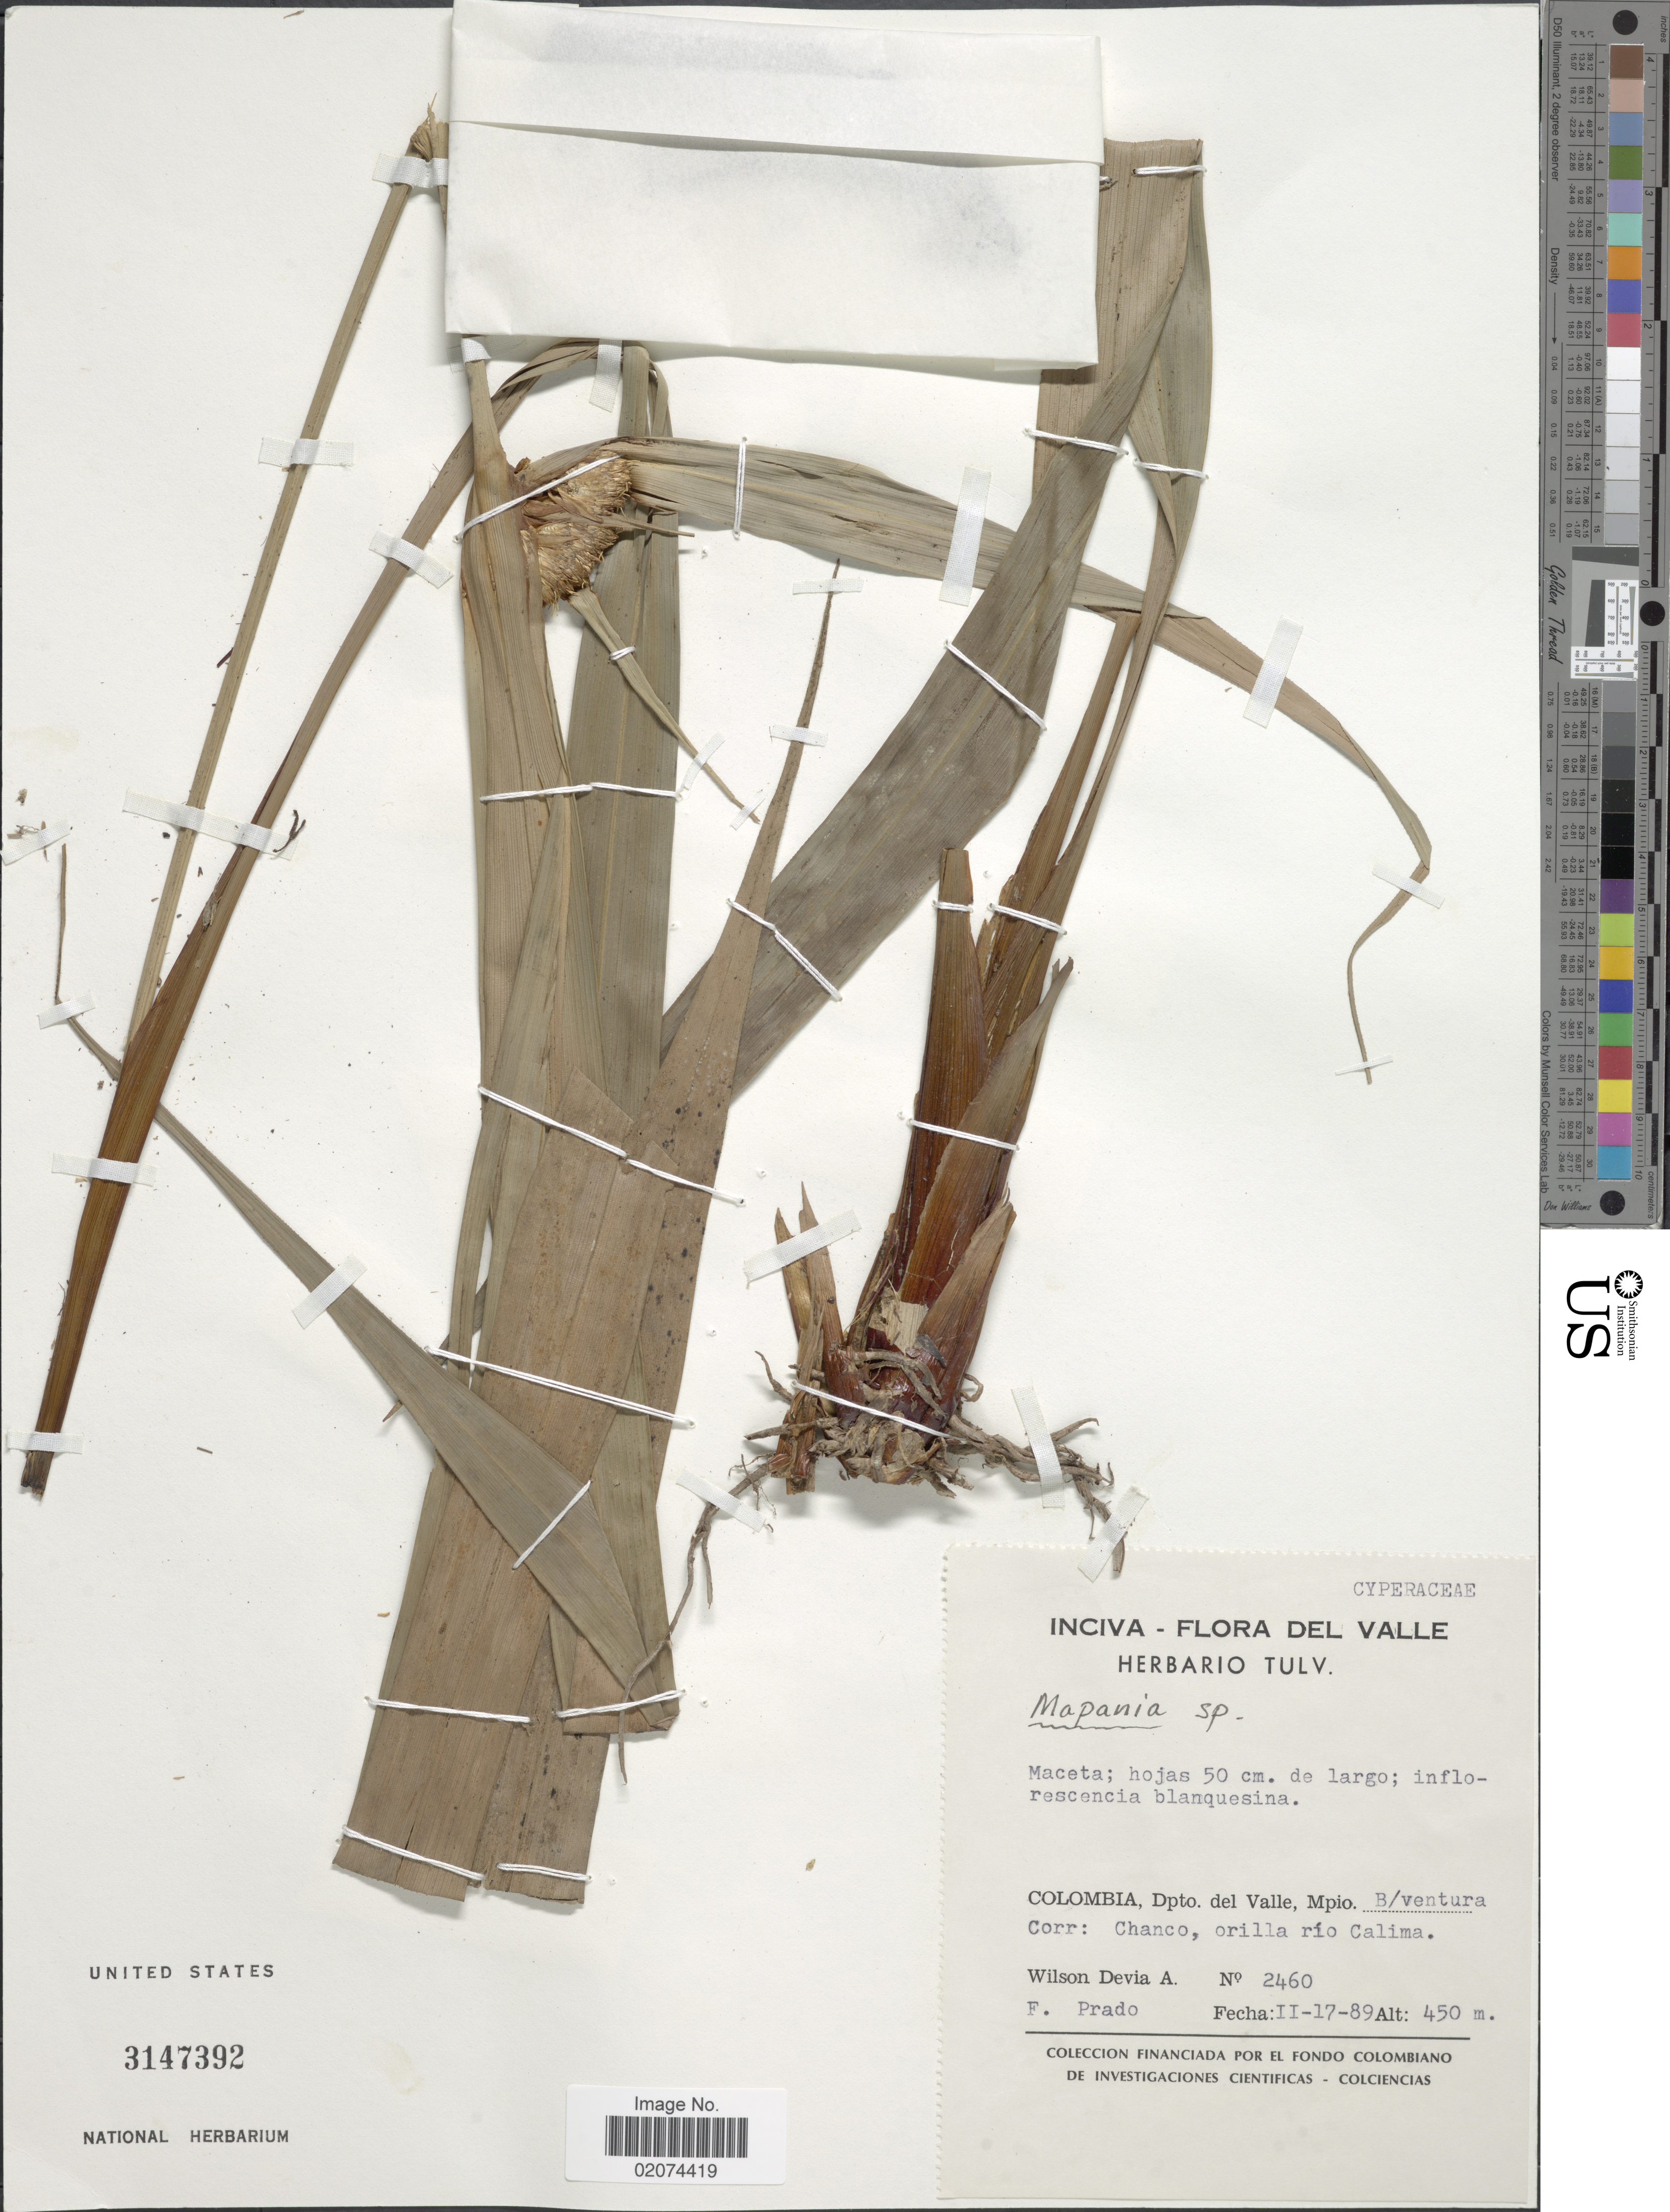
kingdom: Plantae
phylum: Tracheophyta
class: Liliopsida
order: Poales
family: Cyperaceae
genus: Mapania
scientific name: Mapania sp.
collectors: W. Devia A. & F. Prado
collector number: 2460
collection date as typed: Transcribed d/m/y: 17/2/89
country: Colombia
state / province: Valle del Cauca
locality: Dpto. del Valle, Mpio. B/ventura Corr: Chanco, orilla rio Calima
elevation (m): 450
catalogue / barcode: US 3147392